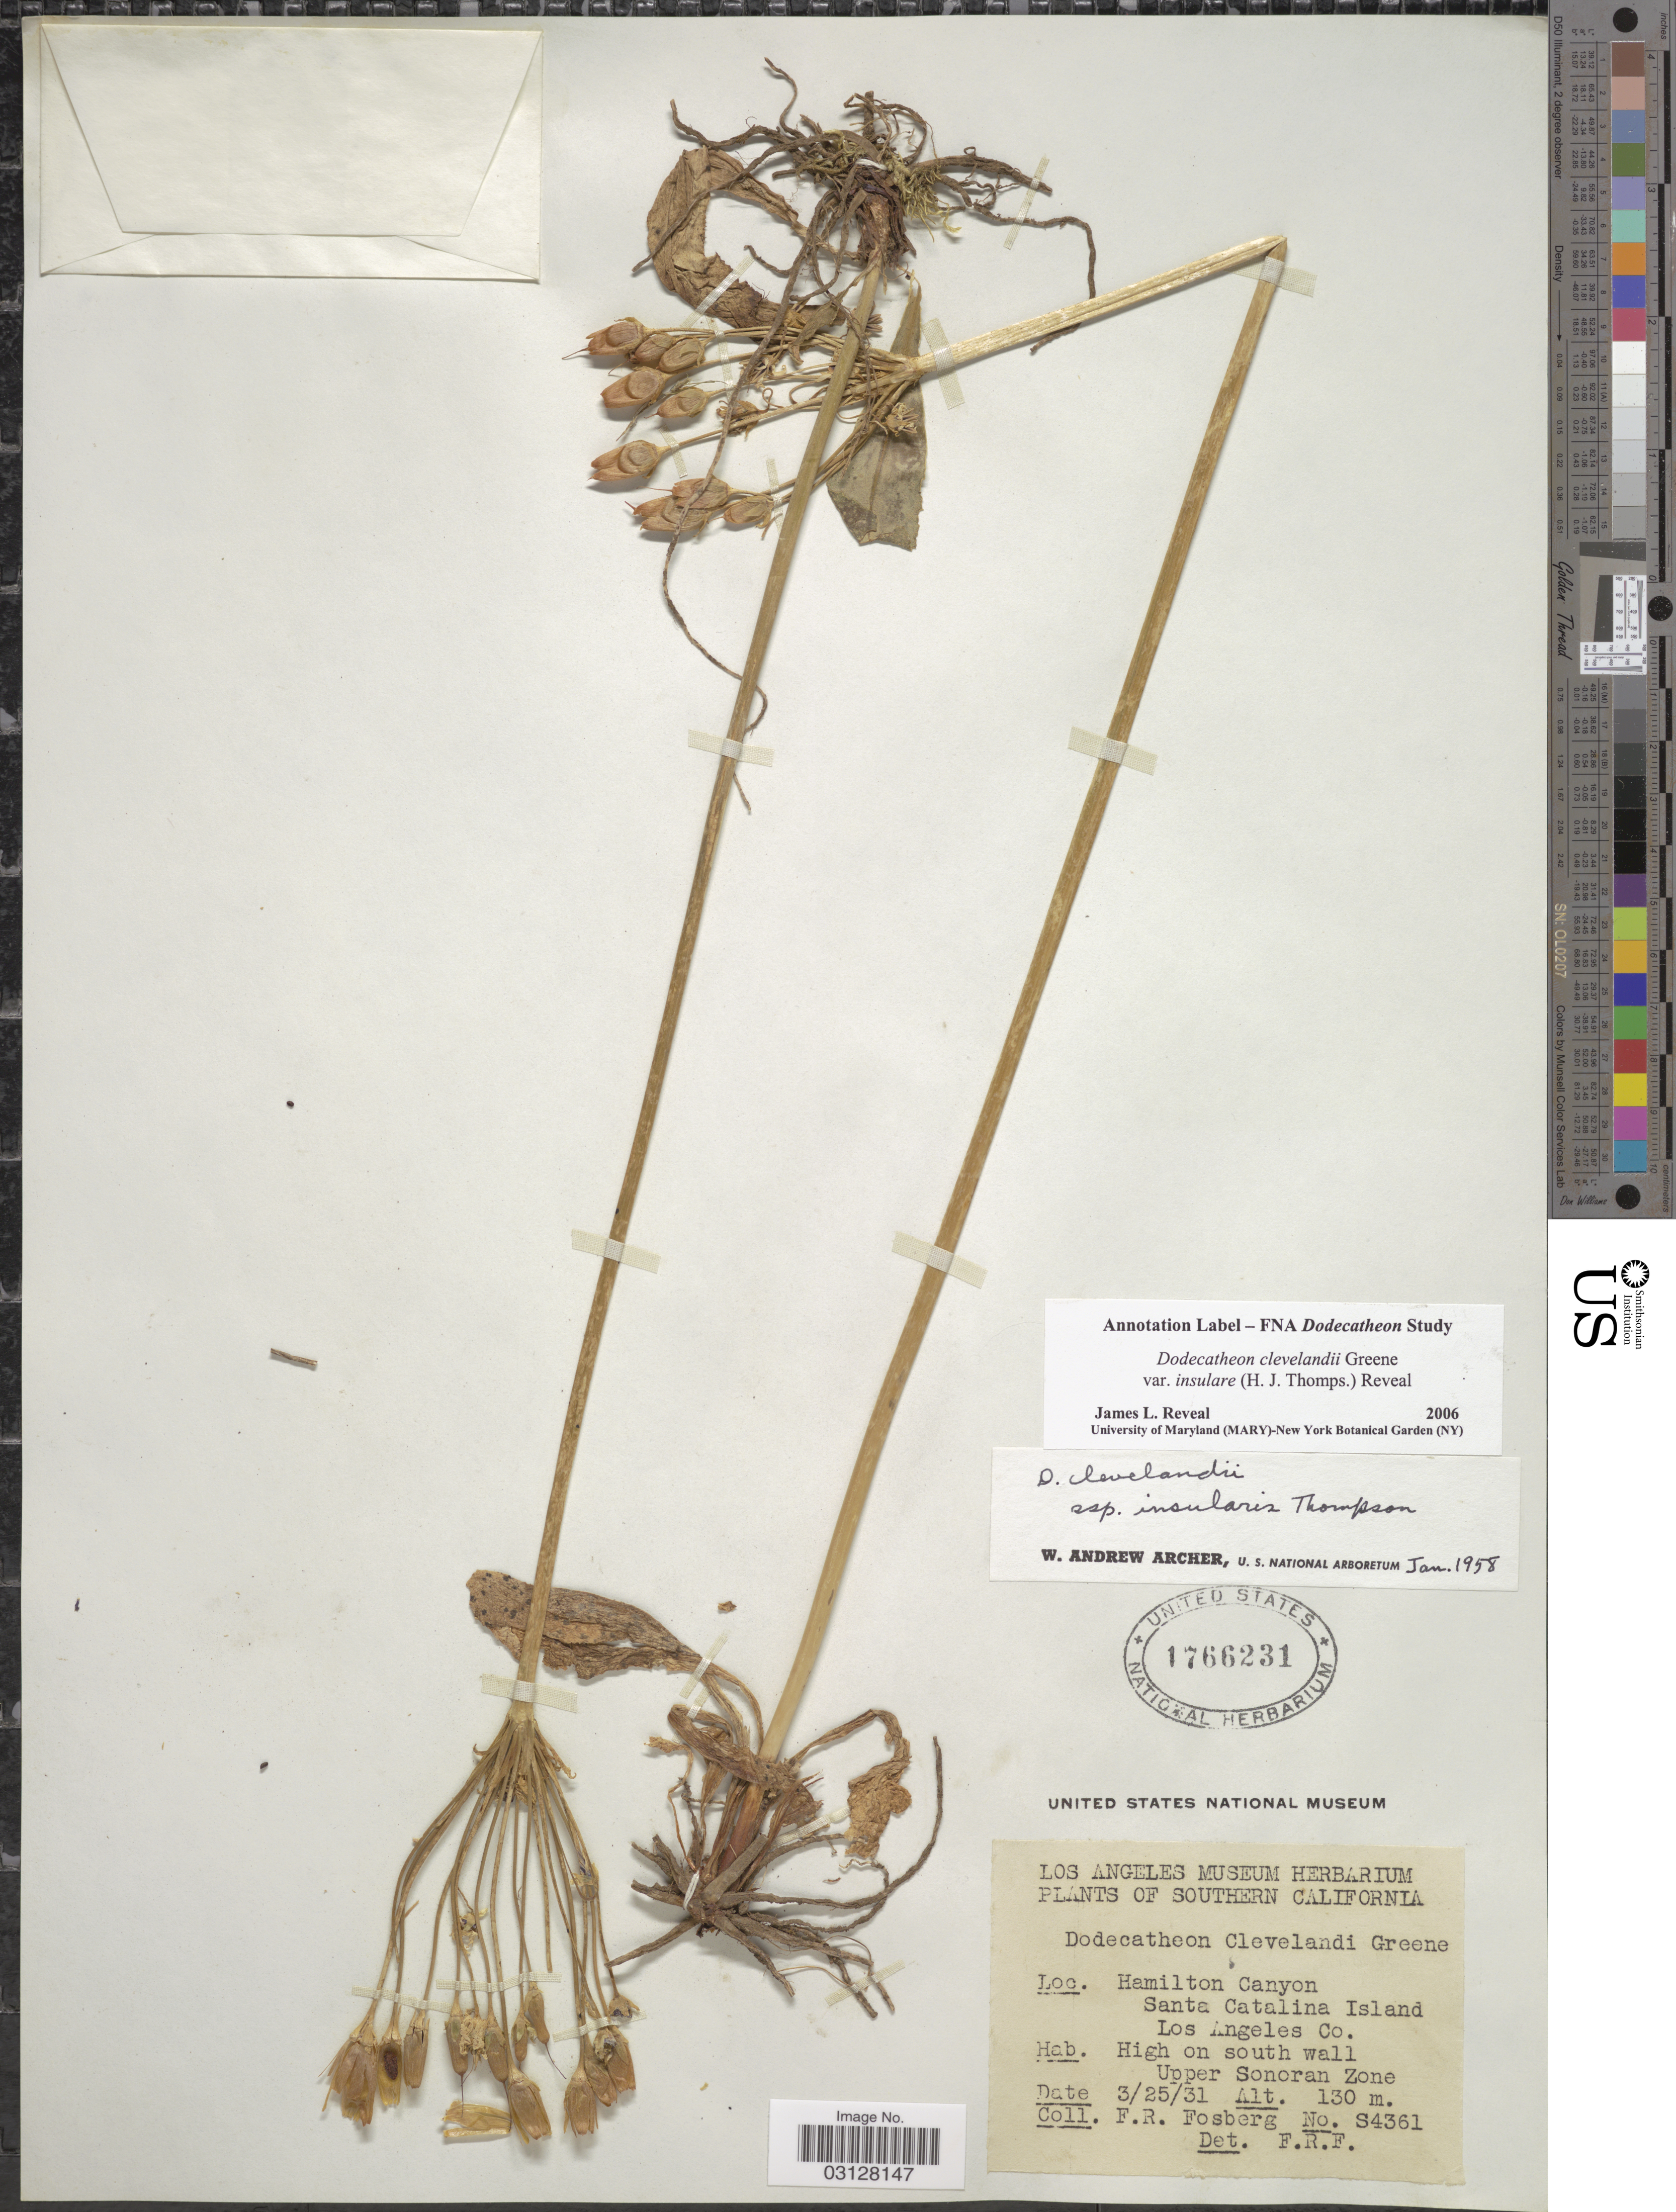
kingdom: Plantae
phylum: Tracheophyta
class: Magnoliopsida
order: Ericales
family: Primulaceae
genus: Dodecatheon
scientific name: Dodecatheon clevelandii subsp. insulare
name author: H.J. Thomps.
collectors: F. R. Fosberg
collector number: S4361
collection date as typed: Transcribed d/m/y: 25/3/31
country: United States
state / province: California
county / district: Los Angeles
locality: Southern California. Hamilton Canyon, Santa Catalina Island, Los Angeles Co. High on south wall, Upper Sonoran Zone.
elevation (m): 130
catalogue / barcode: US 1766231